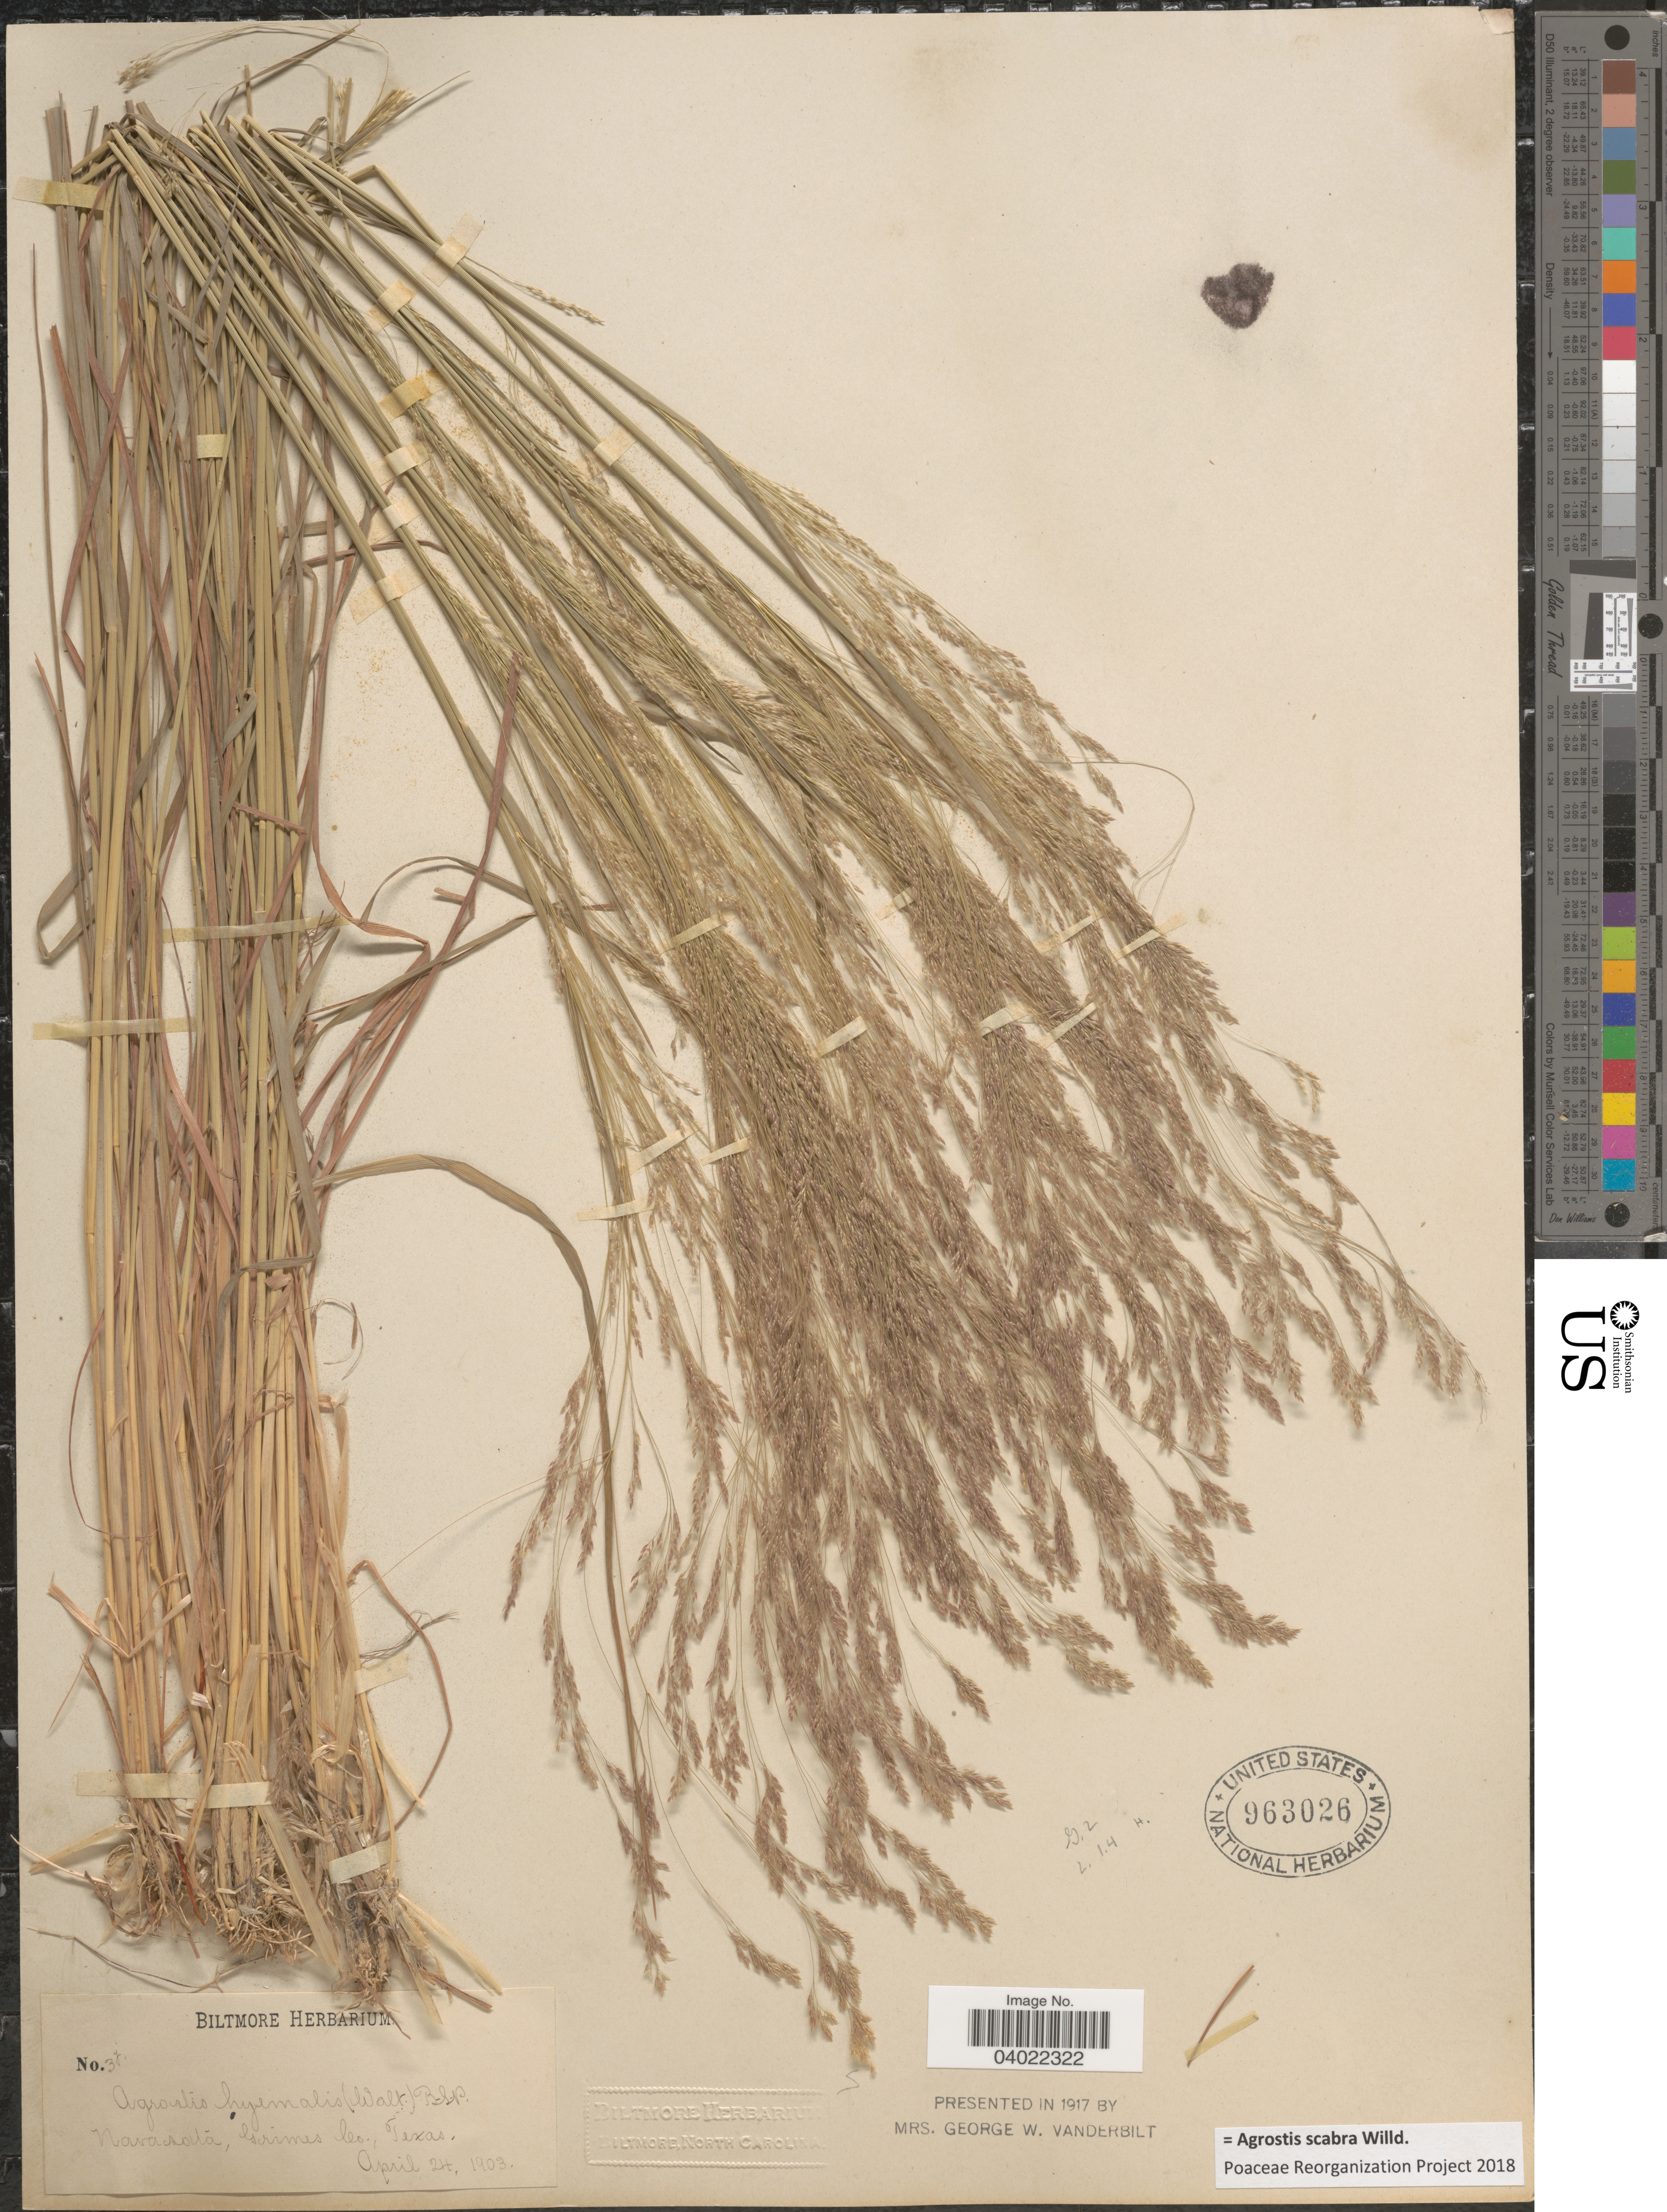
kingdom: Plantae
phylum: Tracheophyta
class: Liliopsida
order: Poales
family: Poaceae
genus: Agrostis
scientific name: Agrostis scabra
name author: Willd.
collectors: ex herb. Biltmore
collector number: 3j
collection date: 1903-04-24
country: United States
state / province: Texas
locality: Navasota, Grimes Co.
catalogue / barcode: US 963026